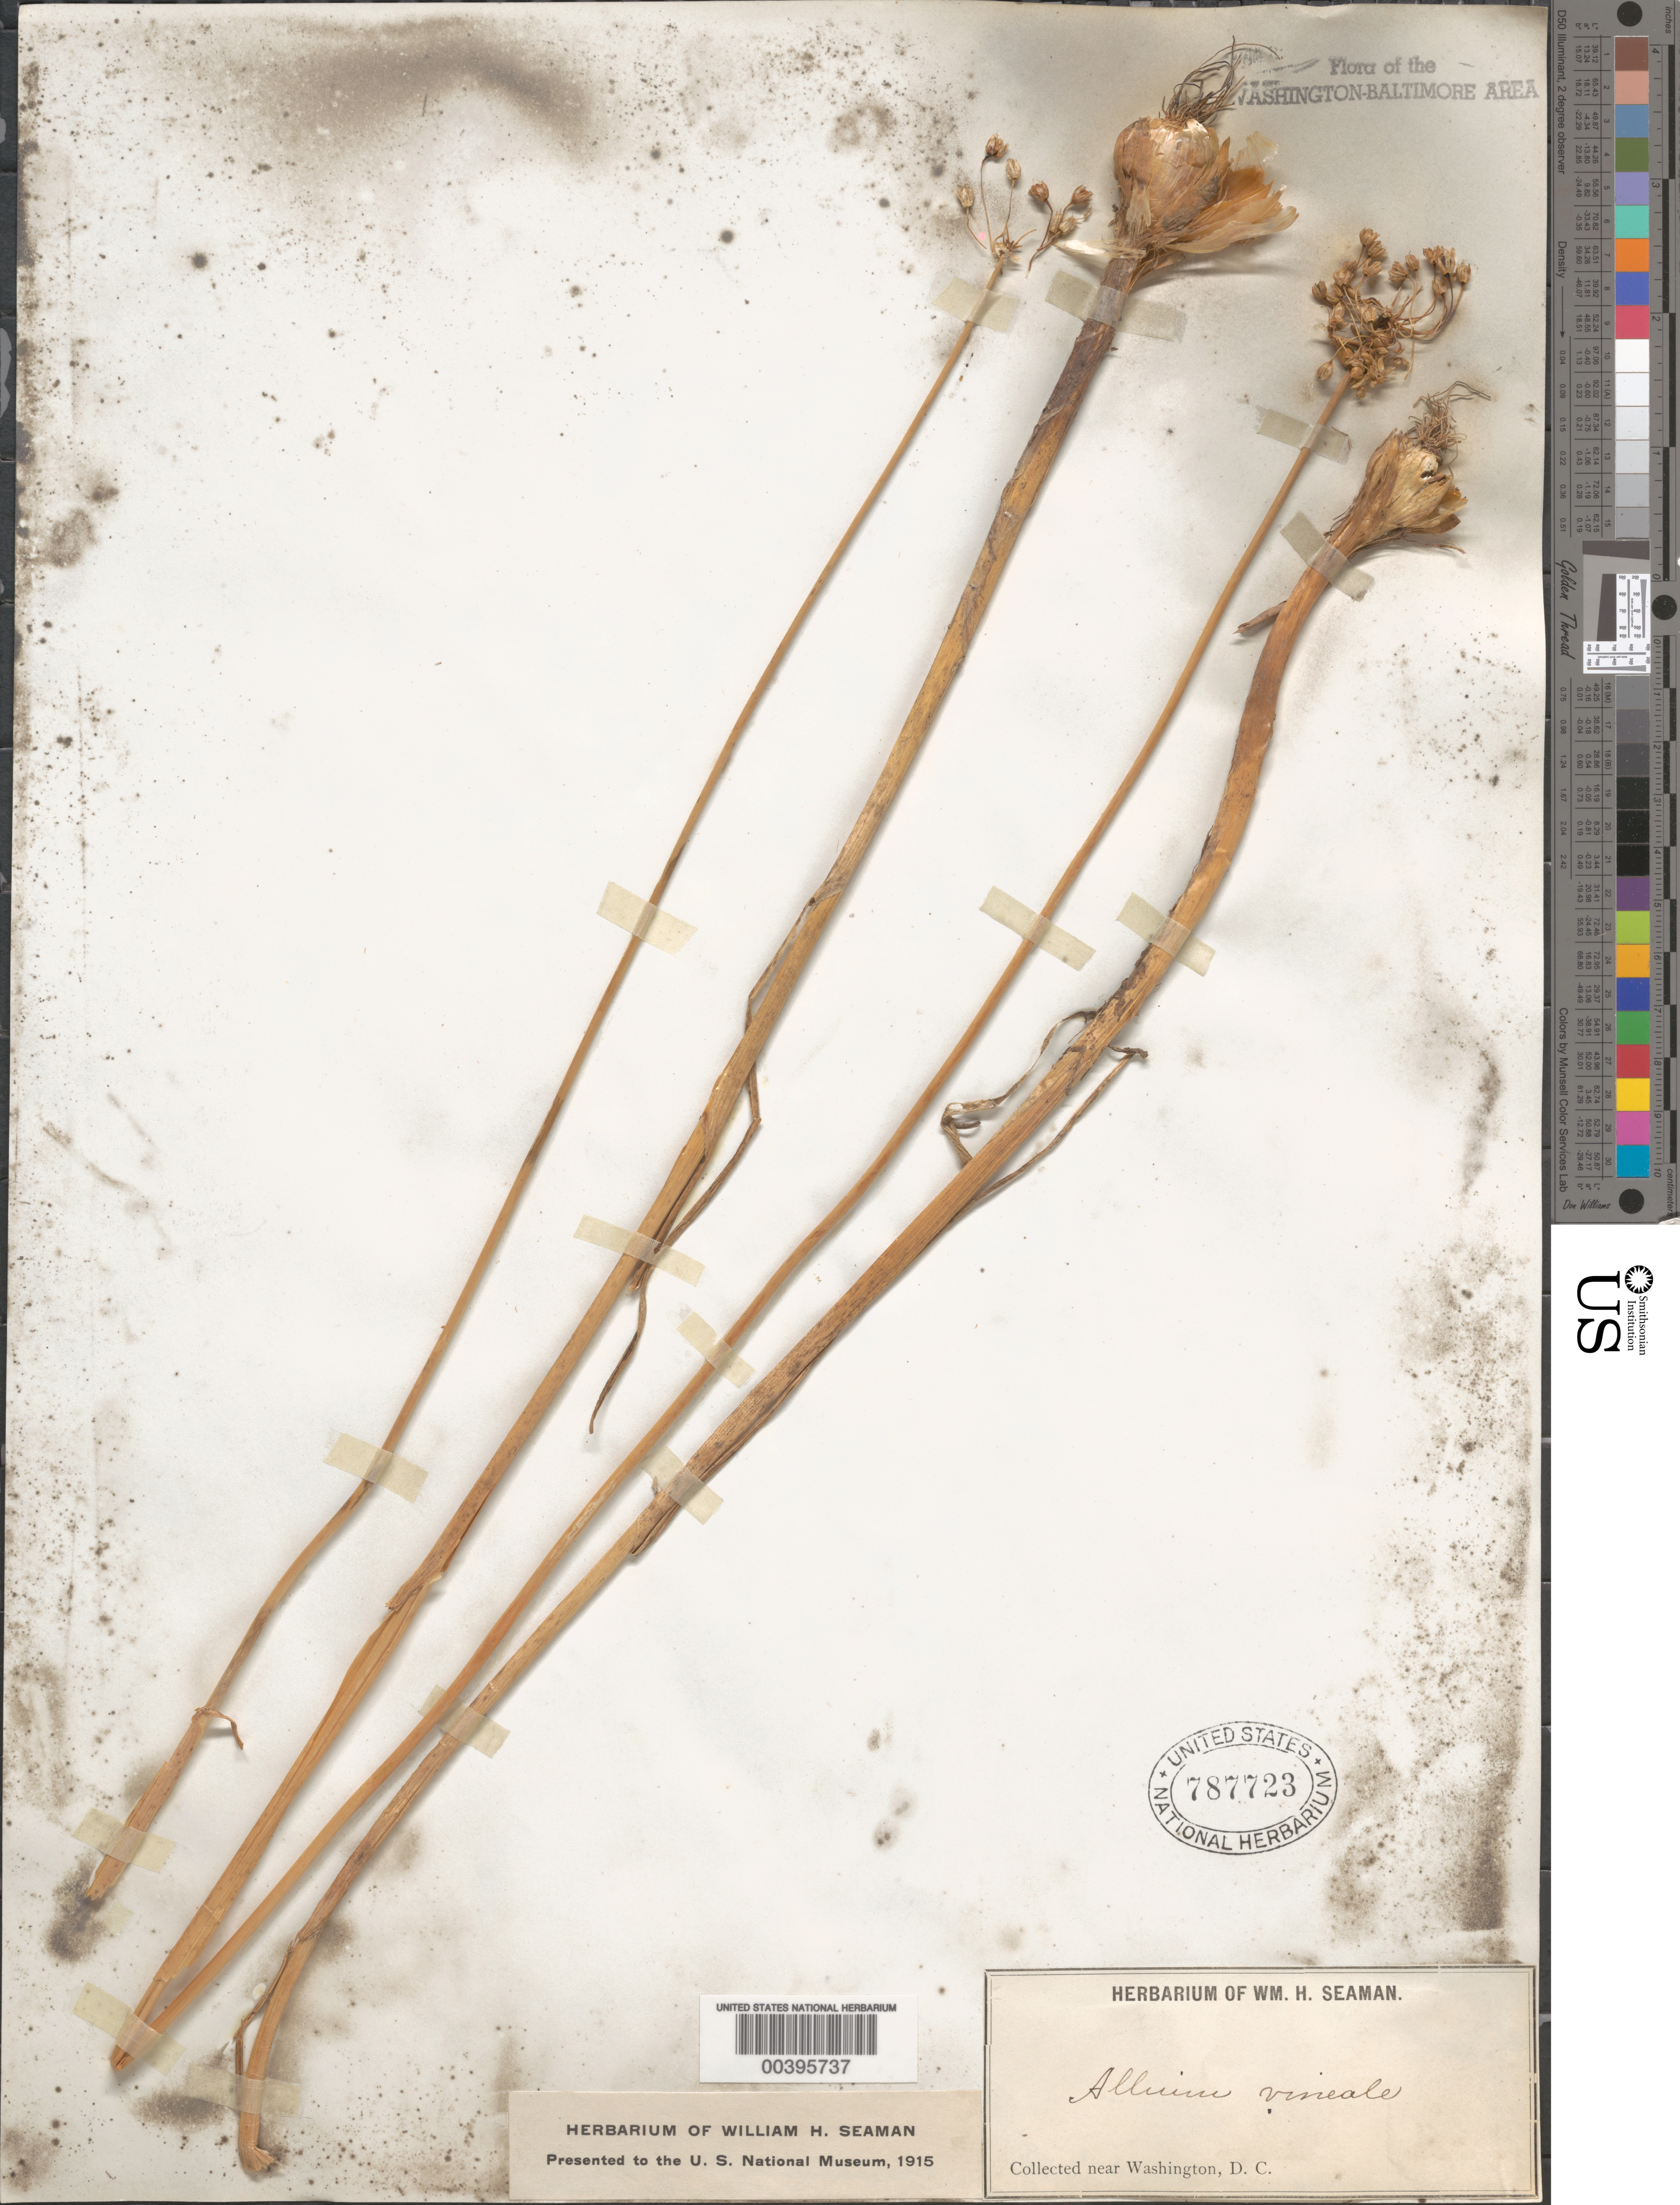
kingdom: Plantae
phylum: Tracheophyta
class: Liliopsida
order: Asparagales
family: Amaryllidaceae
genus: Allium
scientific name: Allium vineale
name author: L.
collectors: W. Seaman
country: United States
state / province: District of Columbia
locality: Washington DC area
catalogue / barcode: US 787723